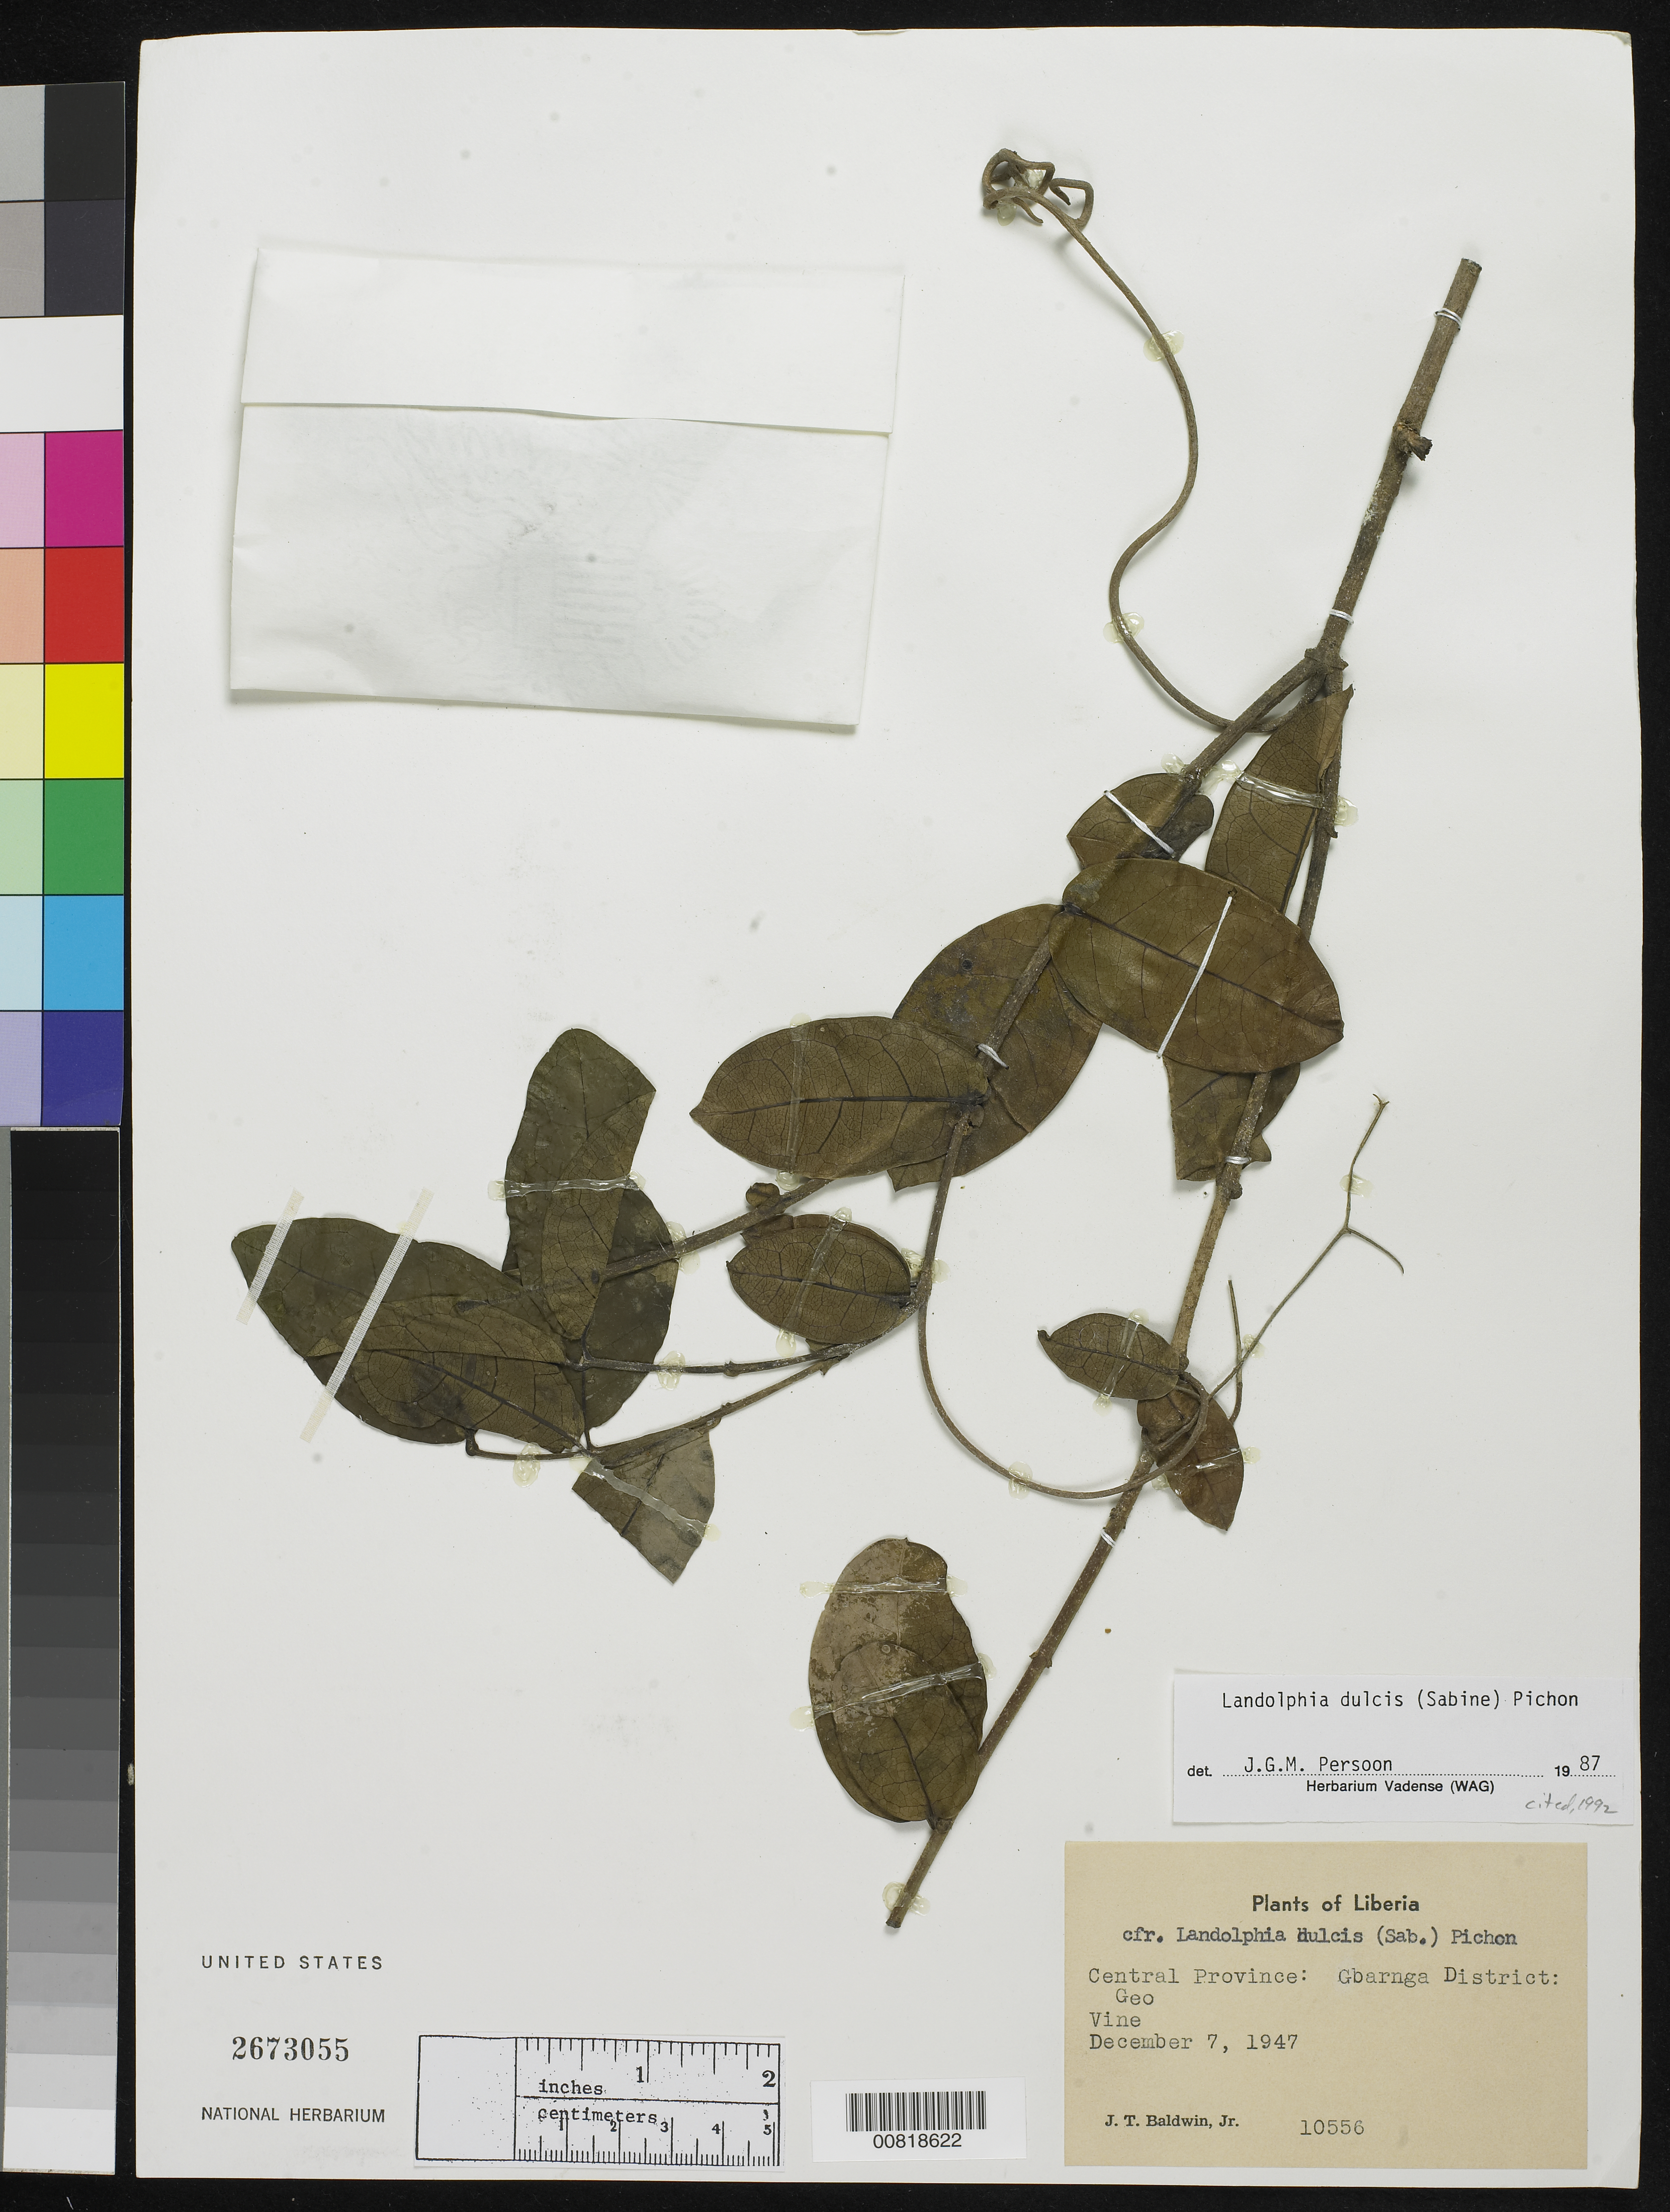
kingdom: Plantae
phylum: Tracheophyta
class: Magnoliopsida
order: Gentianales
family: Apocynaceae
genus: Landolphia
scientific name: Landolphia dulcis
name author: (Sabine ex G. Don) Pichon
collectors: J. T. Baldwin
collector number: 10556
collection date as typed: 7 Dec 1947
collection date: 1947-12-07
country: Liberia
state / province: Bong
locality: Central Province: Gbarnga District, Geo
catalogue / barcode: US 2673055